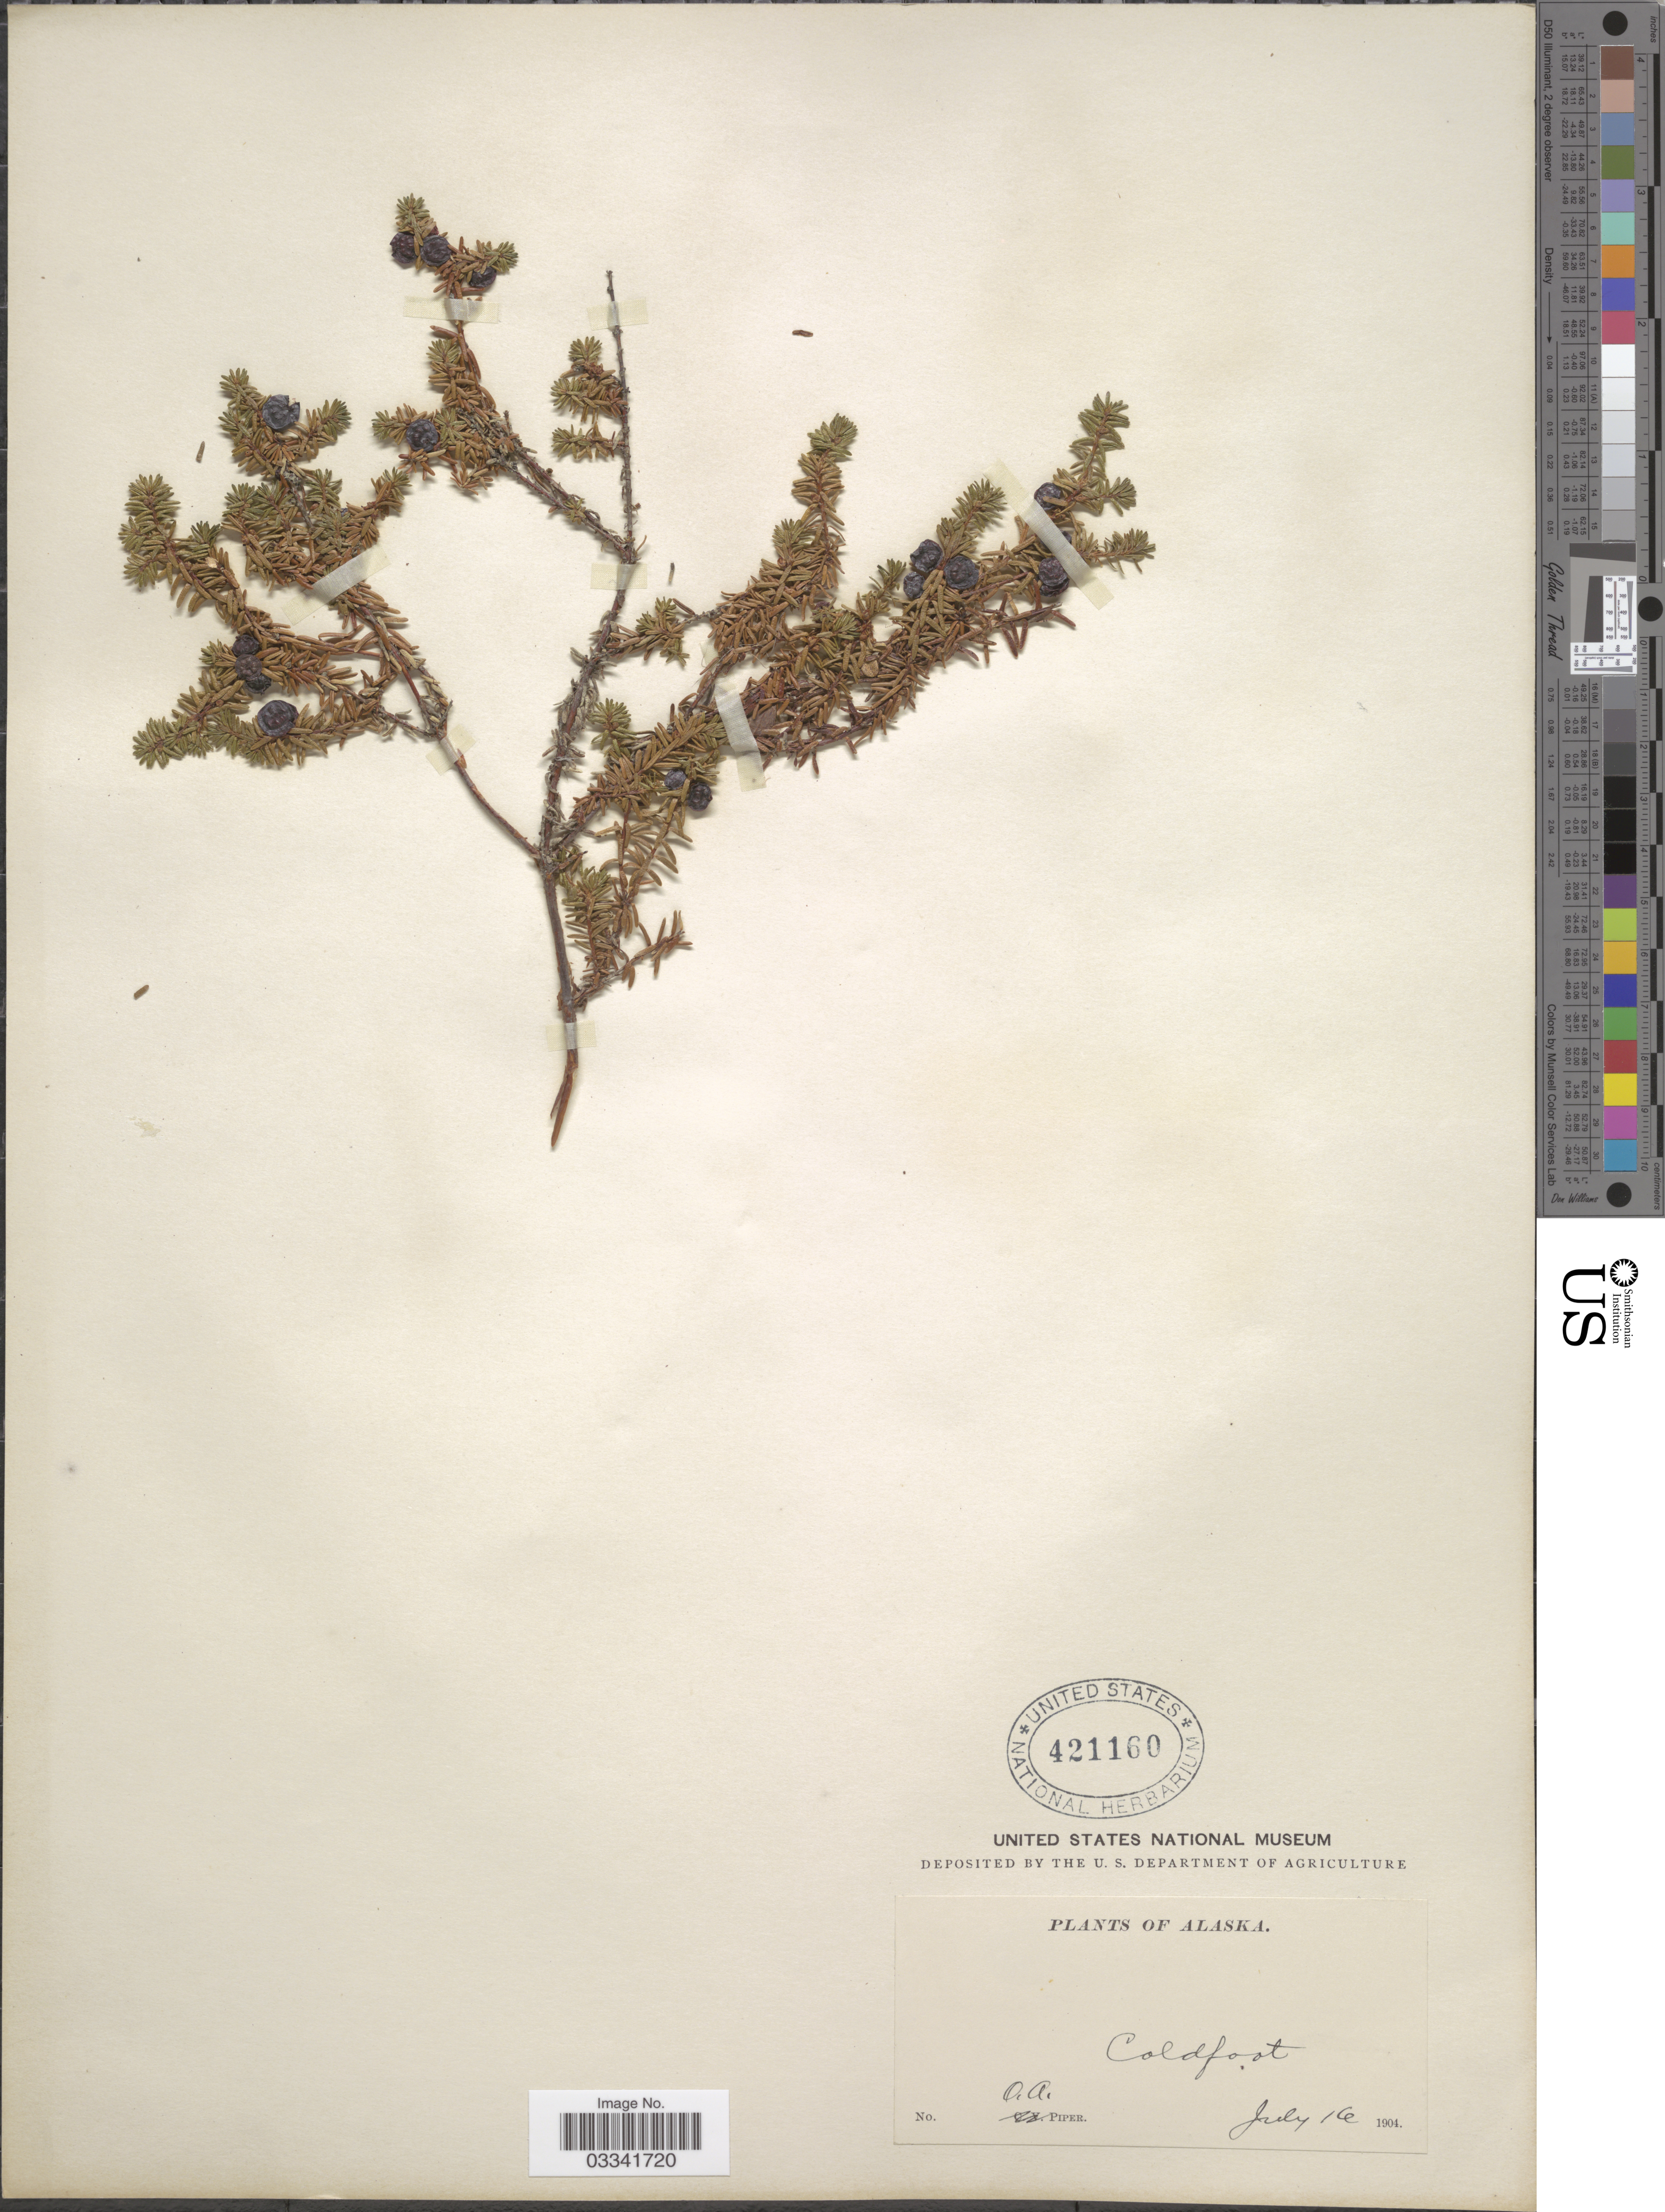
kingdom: Plantae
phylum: Tracheophyta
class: Magnoliopsida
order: Ericales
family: Ericaceae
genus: Empetrum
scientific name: Empetrum nigrum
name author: L.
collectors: O. Piper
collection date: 1904-07-16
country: United States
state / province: Alaska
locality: Coldfoot.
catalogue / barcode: US 421160